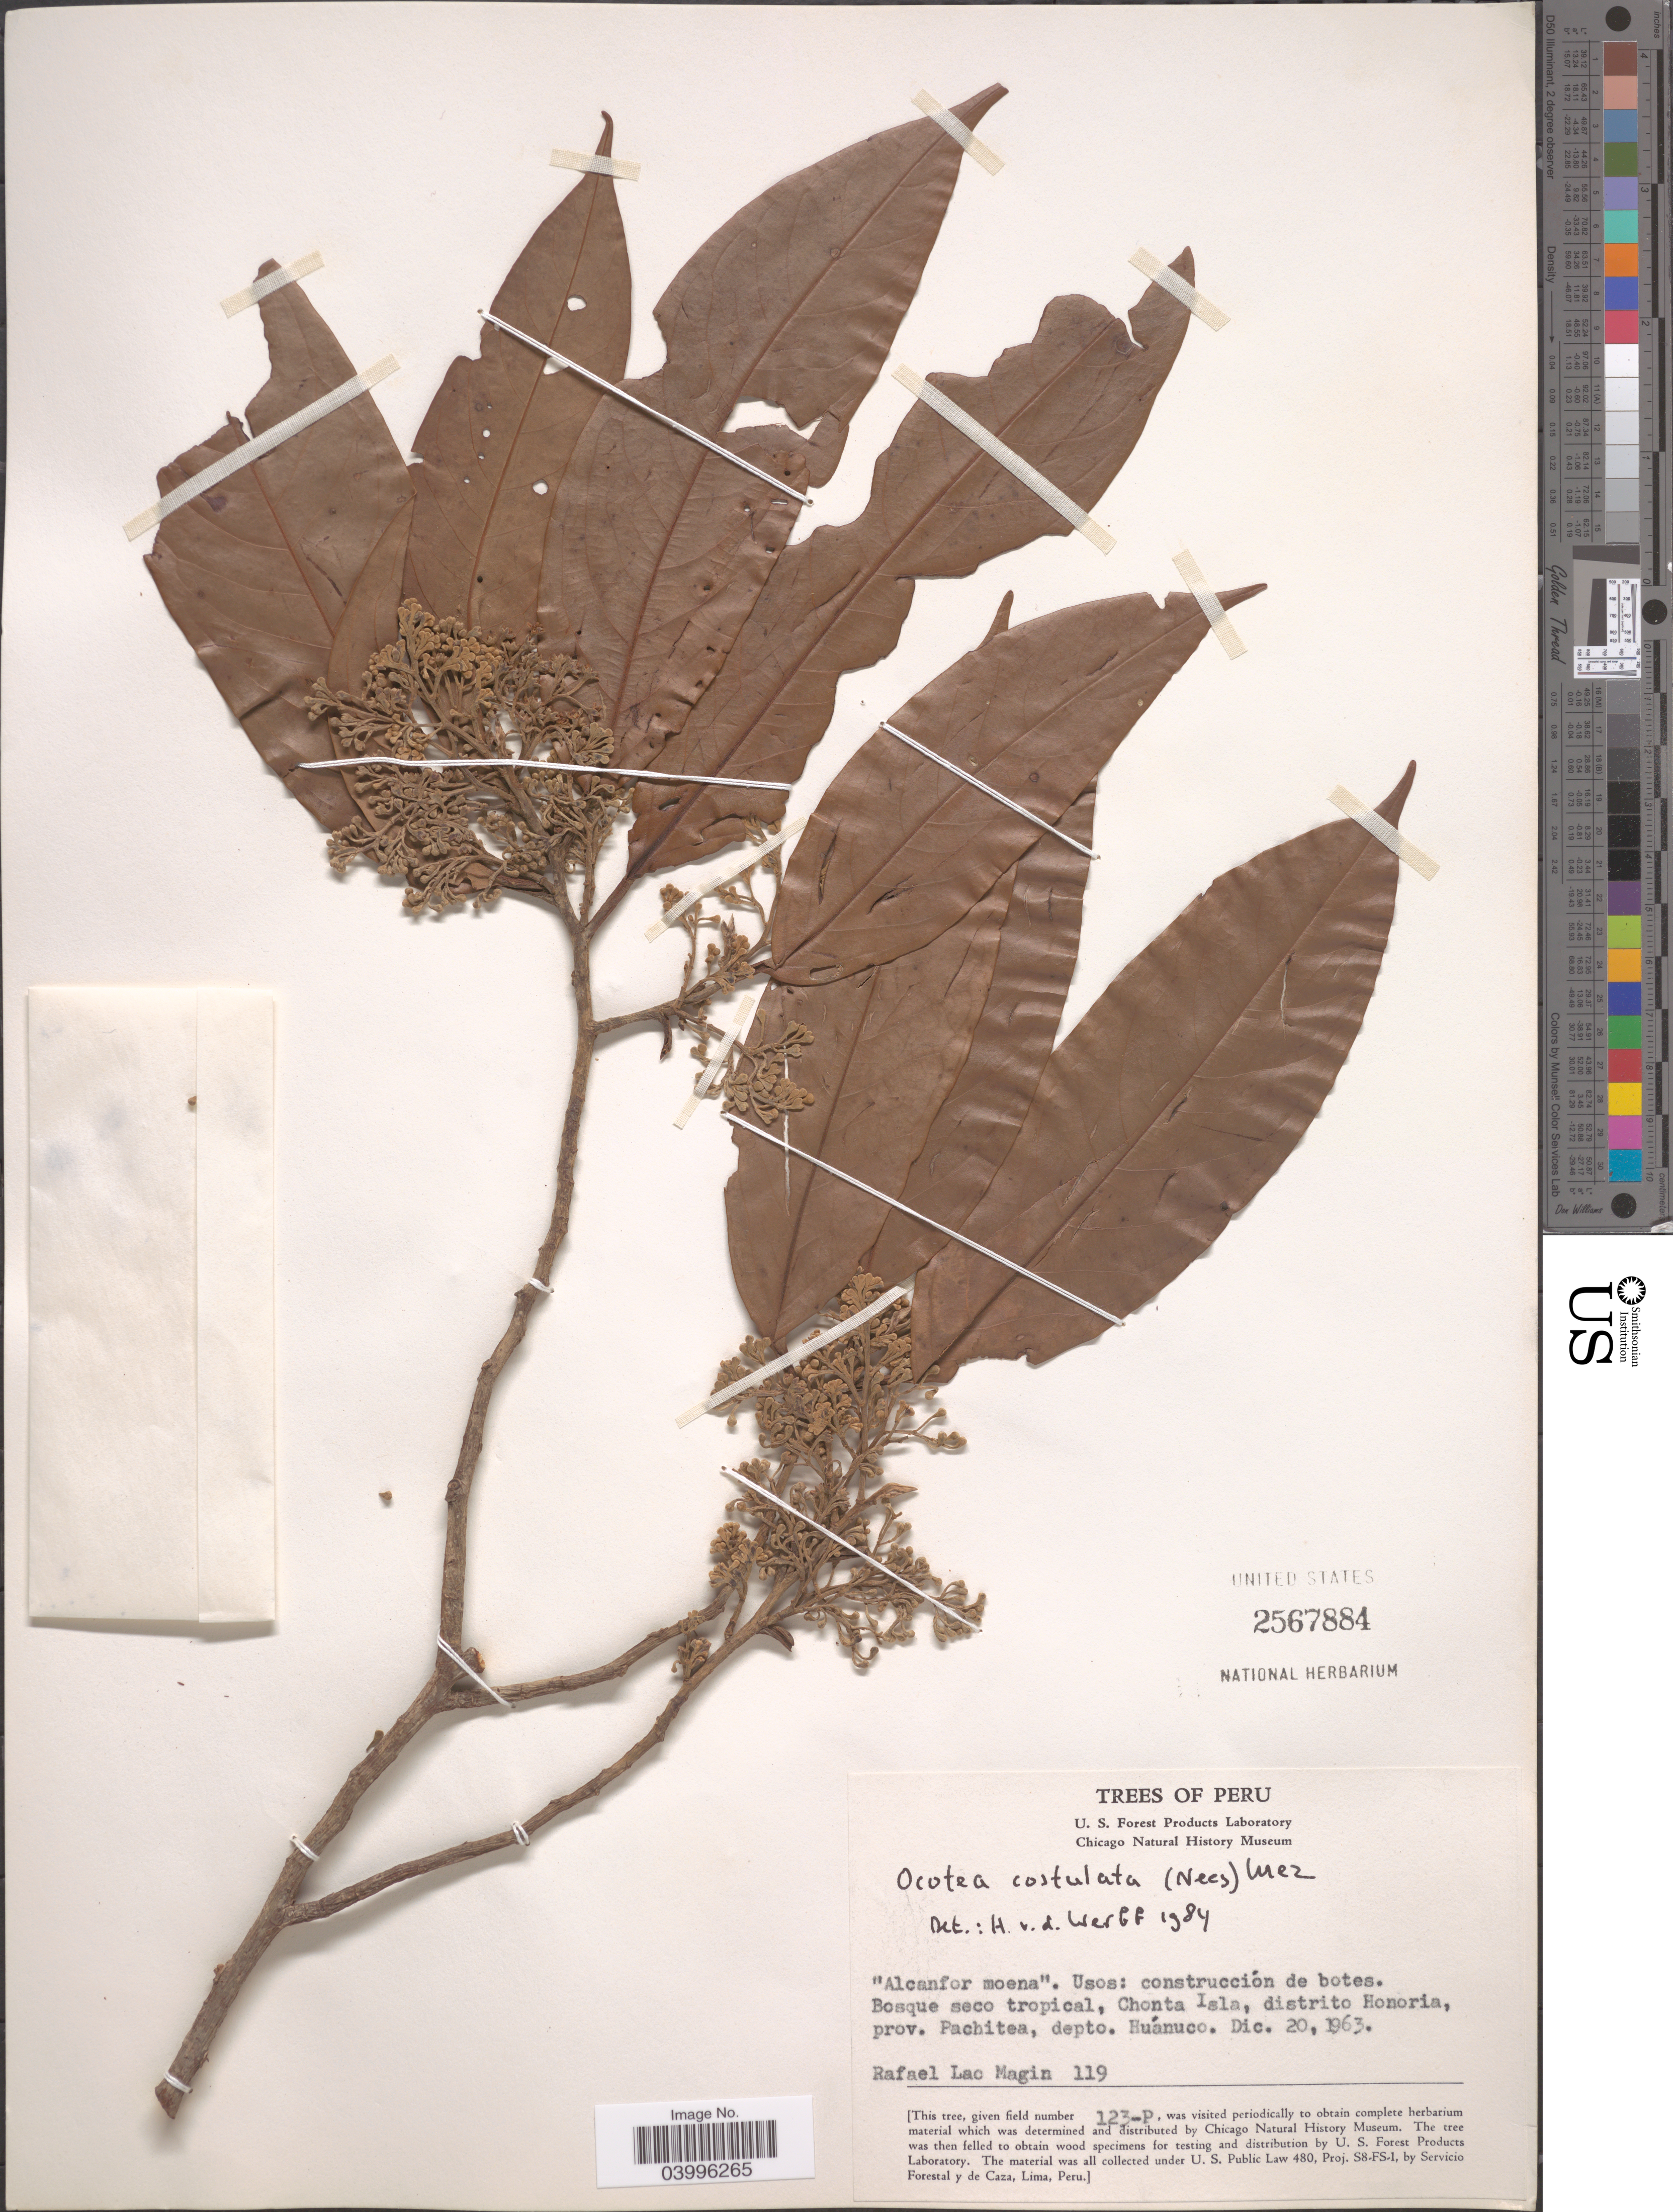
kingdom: Plantae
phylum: Tracheophyta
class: Magnoliopsida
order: Laurales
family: Lauraceae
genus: Ocotea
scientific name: Ocotea costulata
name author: (Nees) Mez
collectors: R. L. Magin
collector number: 119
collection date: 1963-12-20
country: Peru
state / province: Huánuco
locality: Chonta Isla, distrito Honoria, prov. Pachitea, depto. Huánuco.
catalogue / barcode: US 2567884